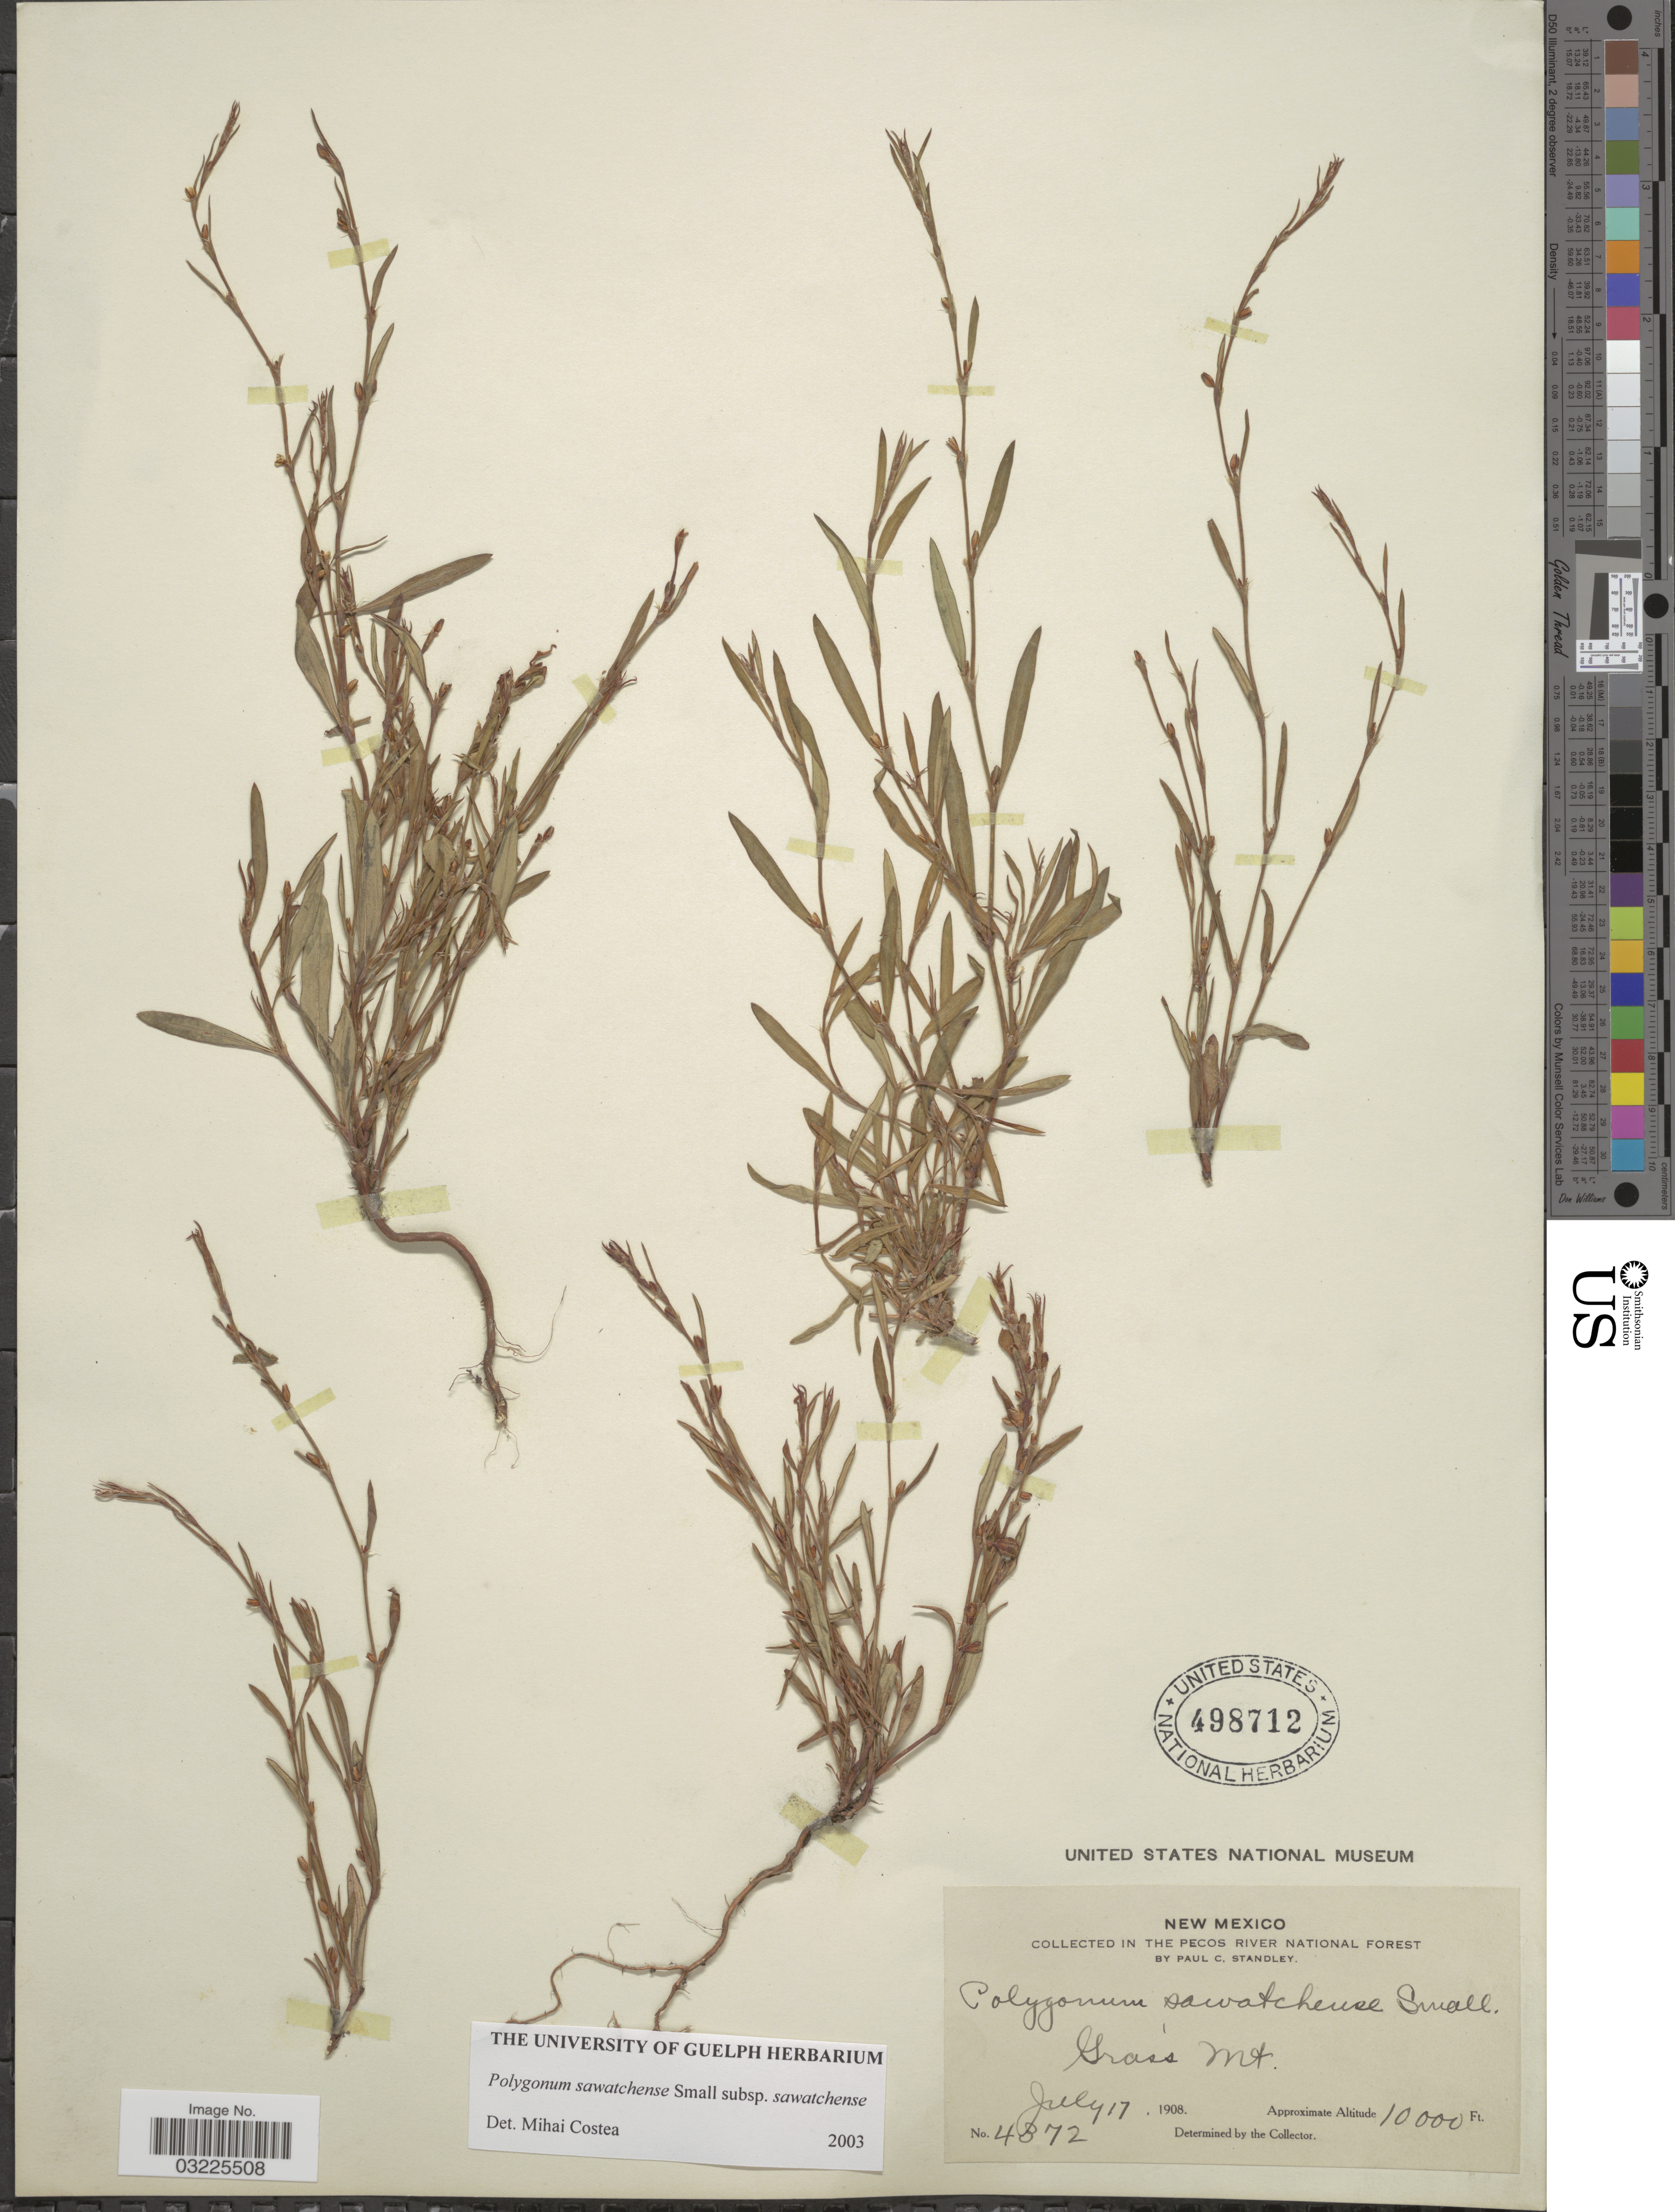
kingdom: Plantae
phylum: Tracheophyta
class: Magnoliopsida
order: Caryophyllales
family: Polygonaceae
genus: Polygonum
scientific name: Polygonum sawatchense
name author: Small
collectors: P. C. Standley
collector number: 4372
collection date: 1908-07-17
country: United States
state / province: New Mexico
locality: In the Pecos River National Forest. Grass Mt.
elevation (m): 3048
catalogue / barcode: US 498712